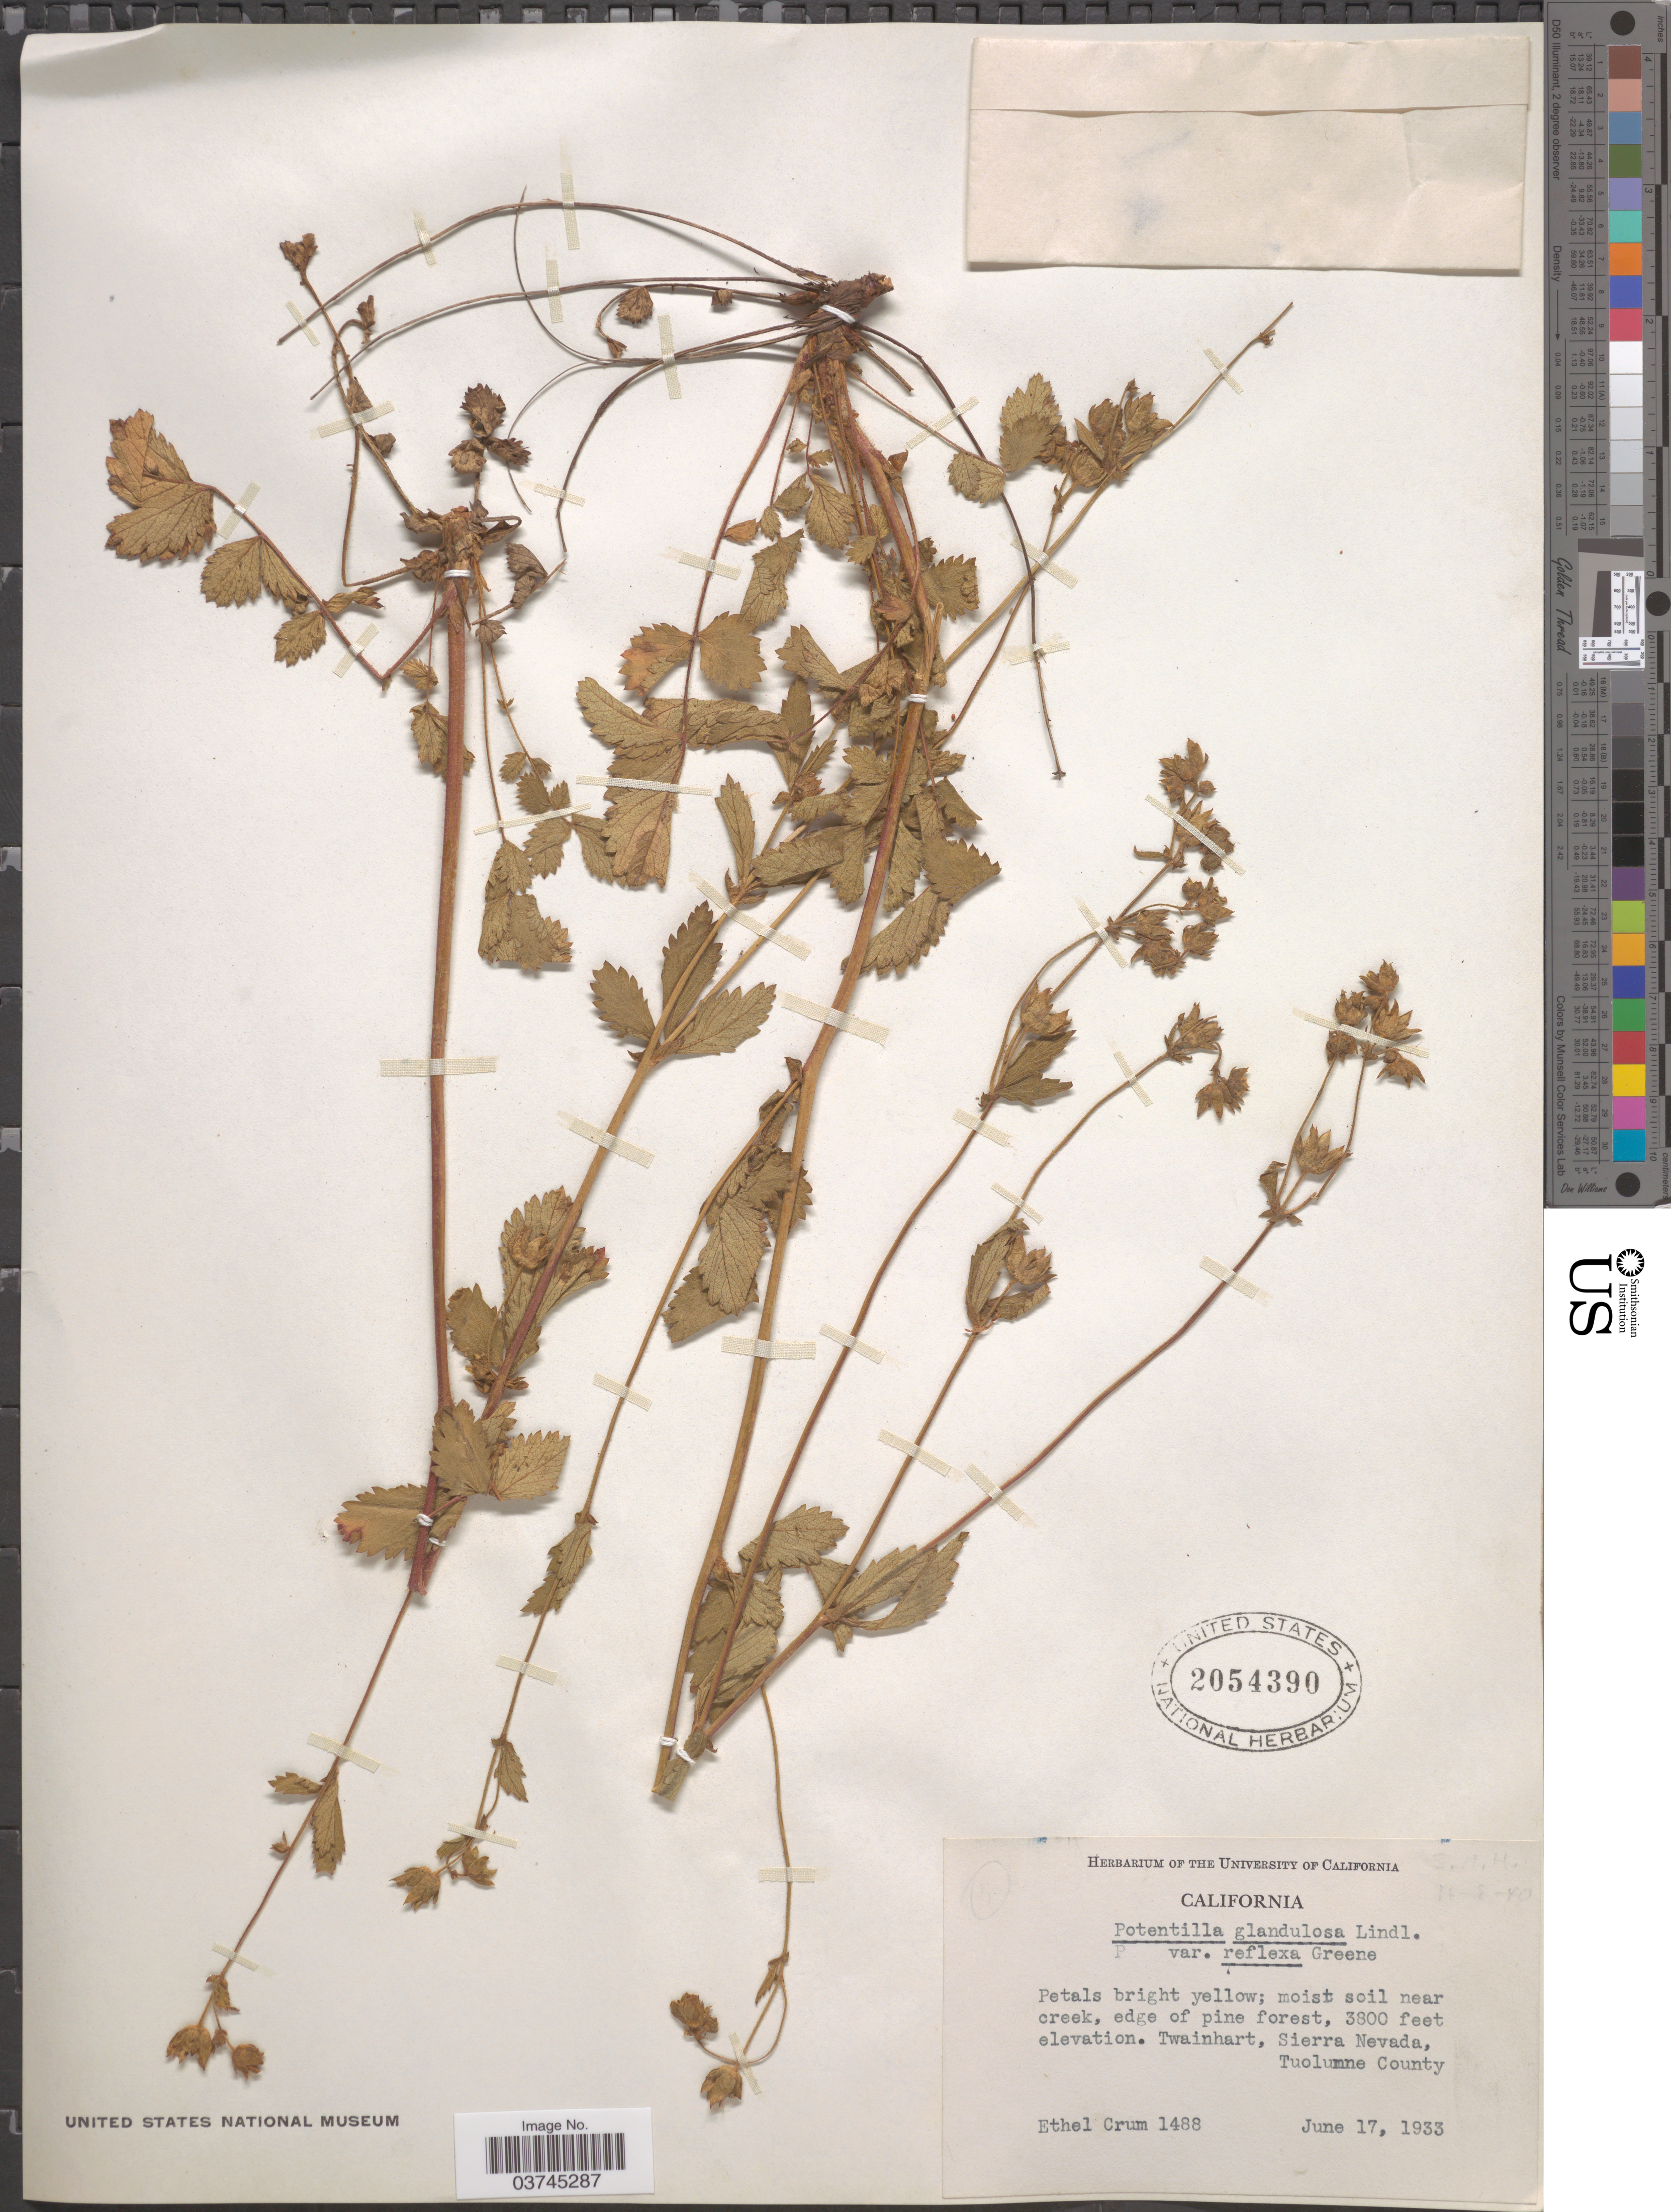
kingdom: Plantae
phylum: Tracheophyta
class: Magnoliopsida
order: Rosales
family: Rosaceae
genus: Drymocallis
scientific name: Drymocallis glandulosa subsp. reflexa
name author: (Greene) Soják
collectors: E. K. Crum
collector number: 1488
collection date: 1933-06-17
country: United States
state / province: California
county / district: Tuolumne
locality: Near creek, edge of pine forest. Twainhart, Sierra Nevada, Tuolumne County.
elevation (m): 1158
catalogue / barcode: US 2054390